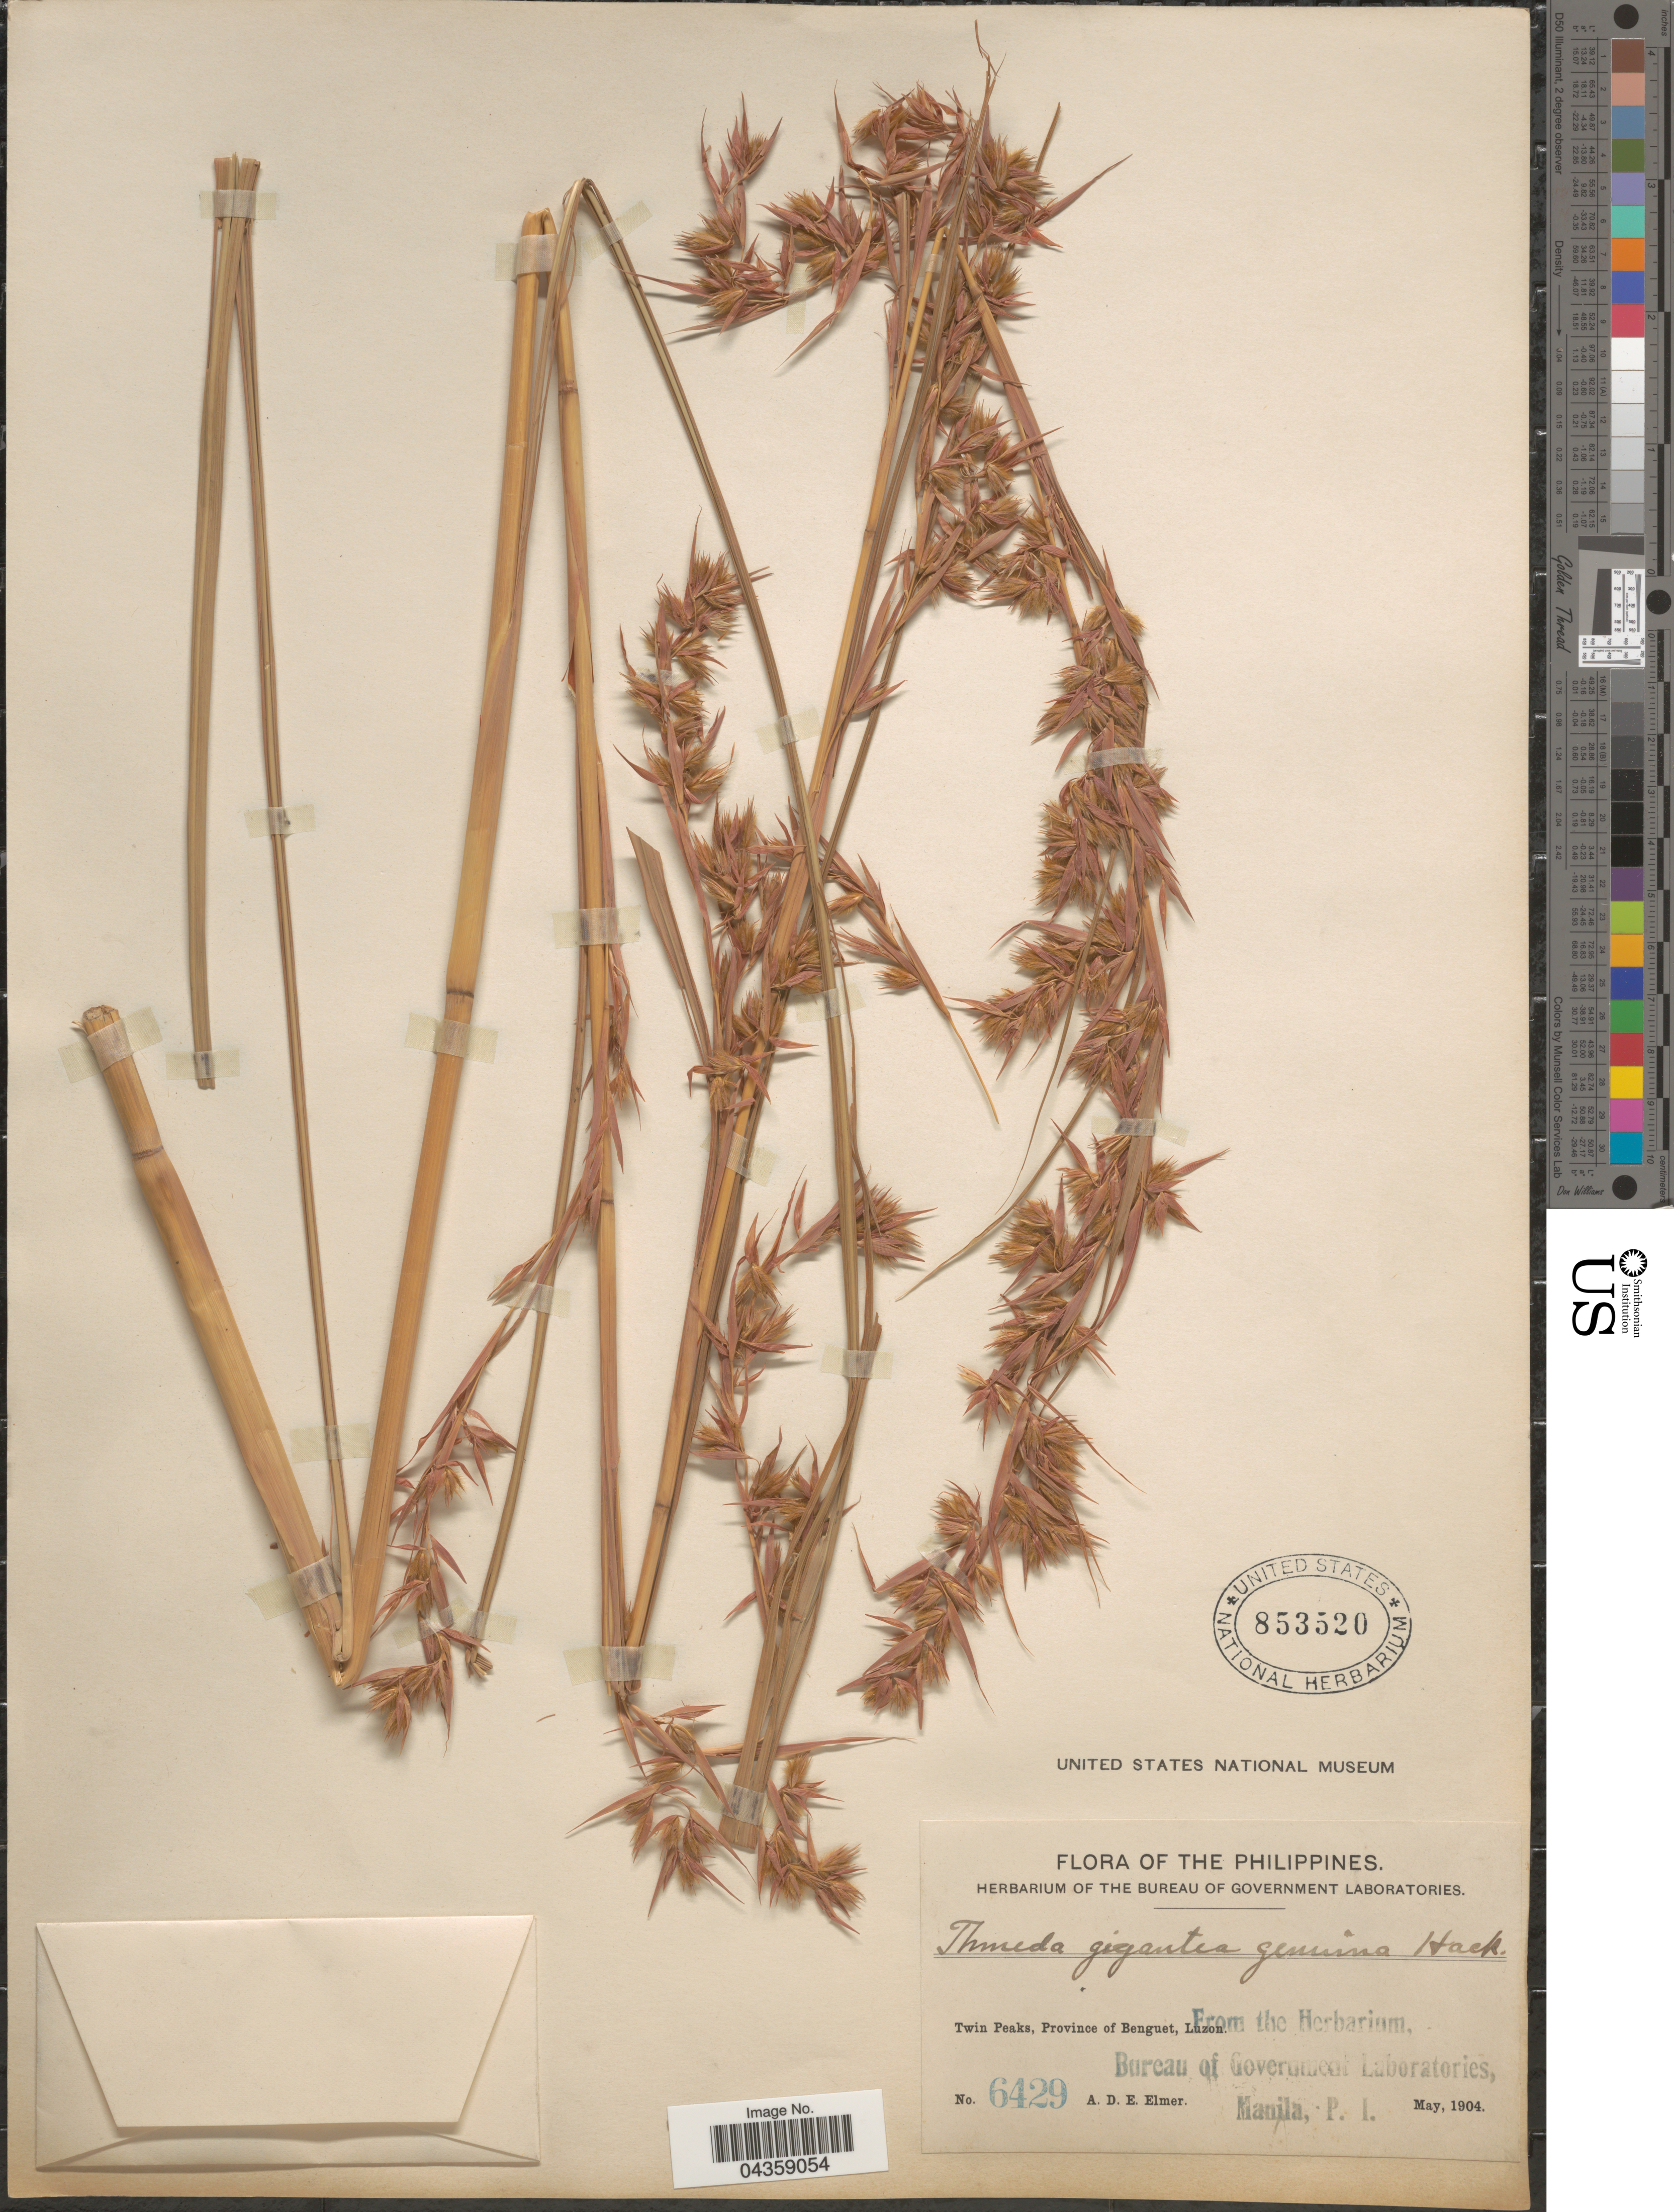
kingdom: Plantae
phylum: Tracheophyta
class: Liliopsida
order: Poales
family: Poaceae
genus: Themeda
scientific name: Themeda gigantea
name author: Hack.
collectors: A. D. E. Elmer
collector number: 6429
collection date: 1904-05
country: Philippines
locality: Twin Peaks, Province of Benguet, Luzon.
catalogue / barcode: US 853520